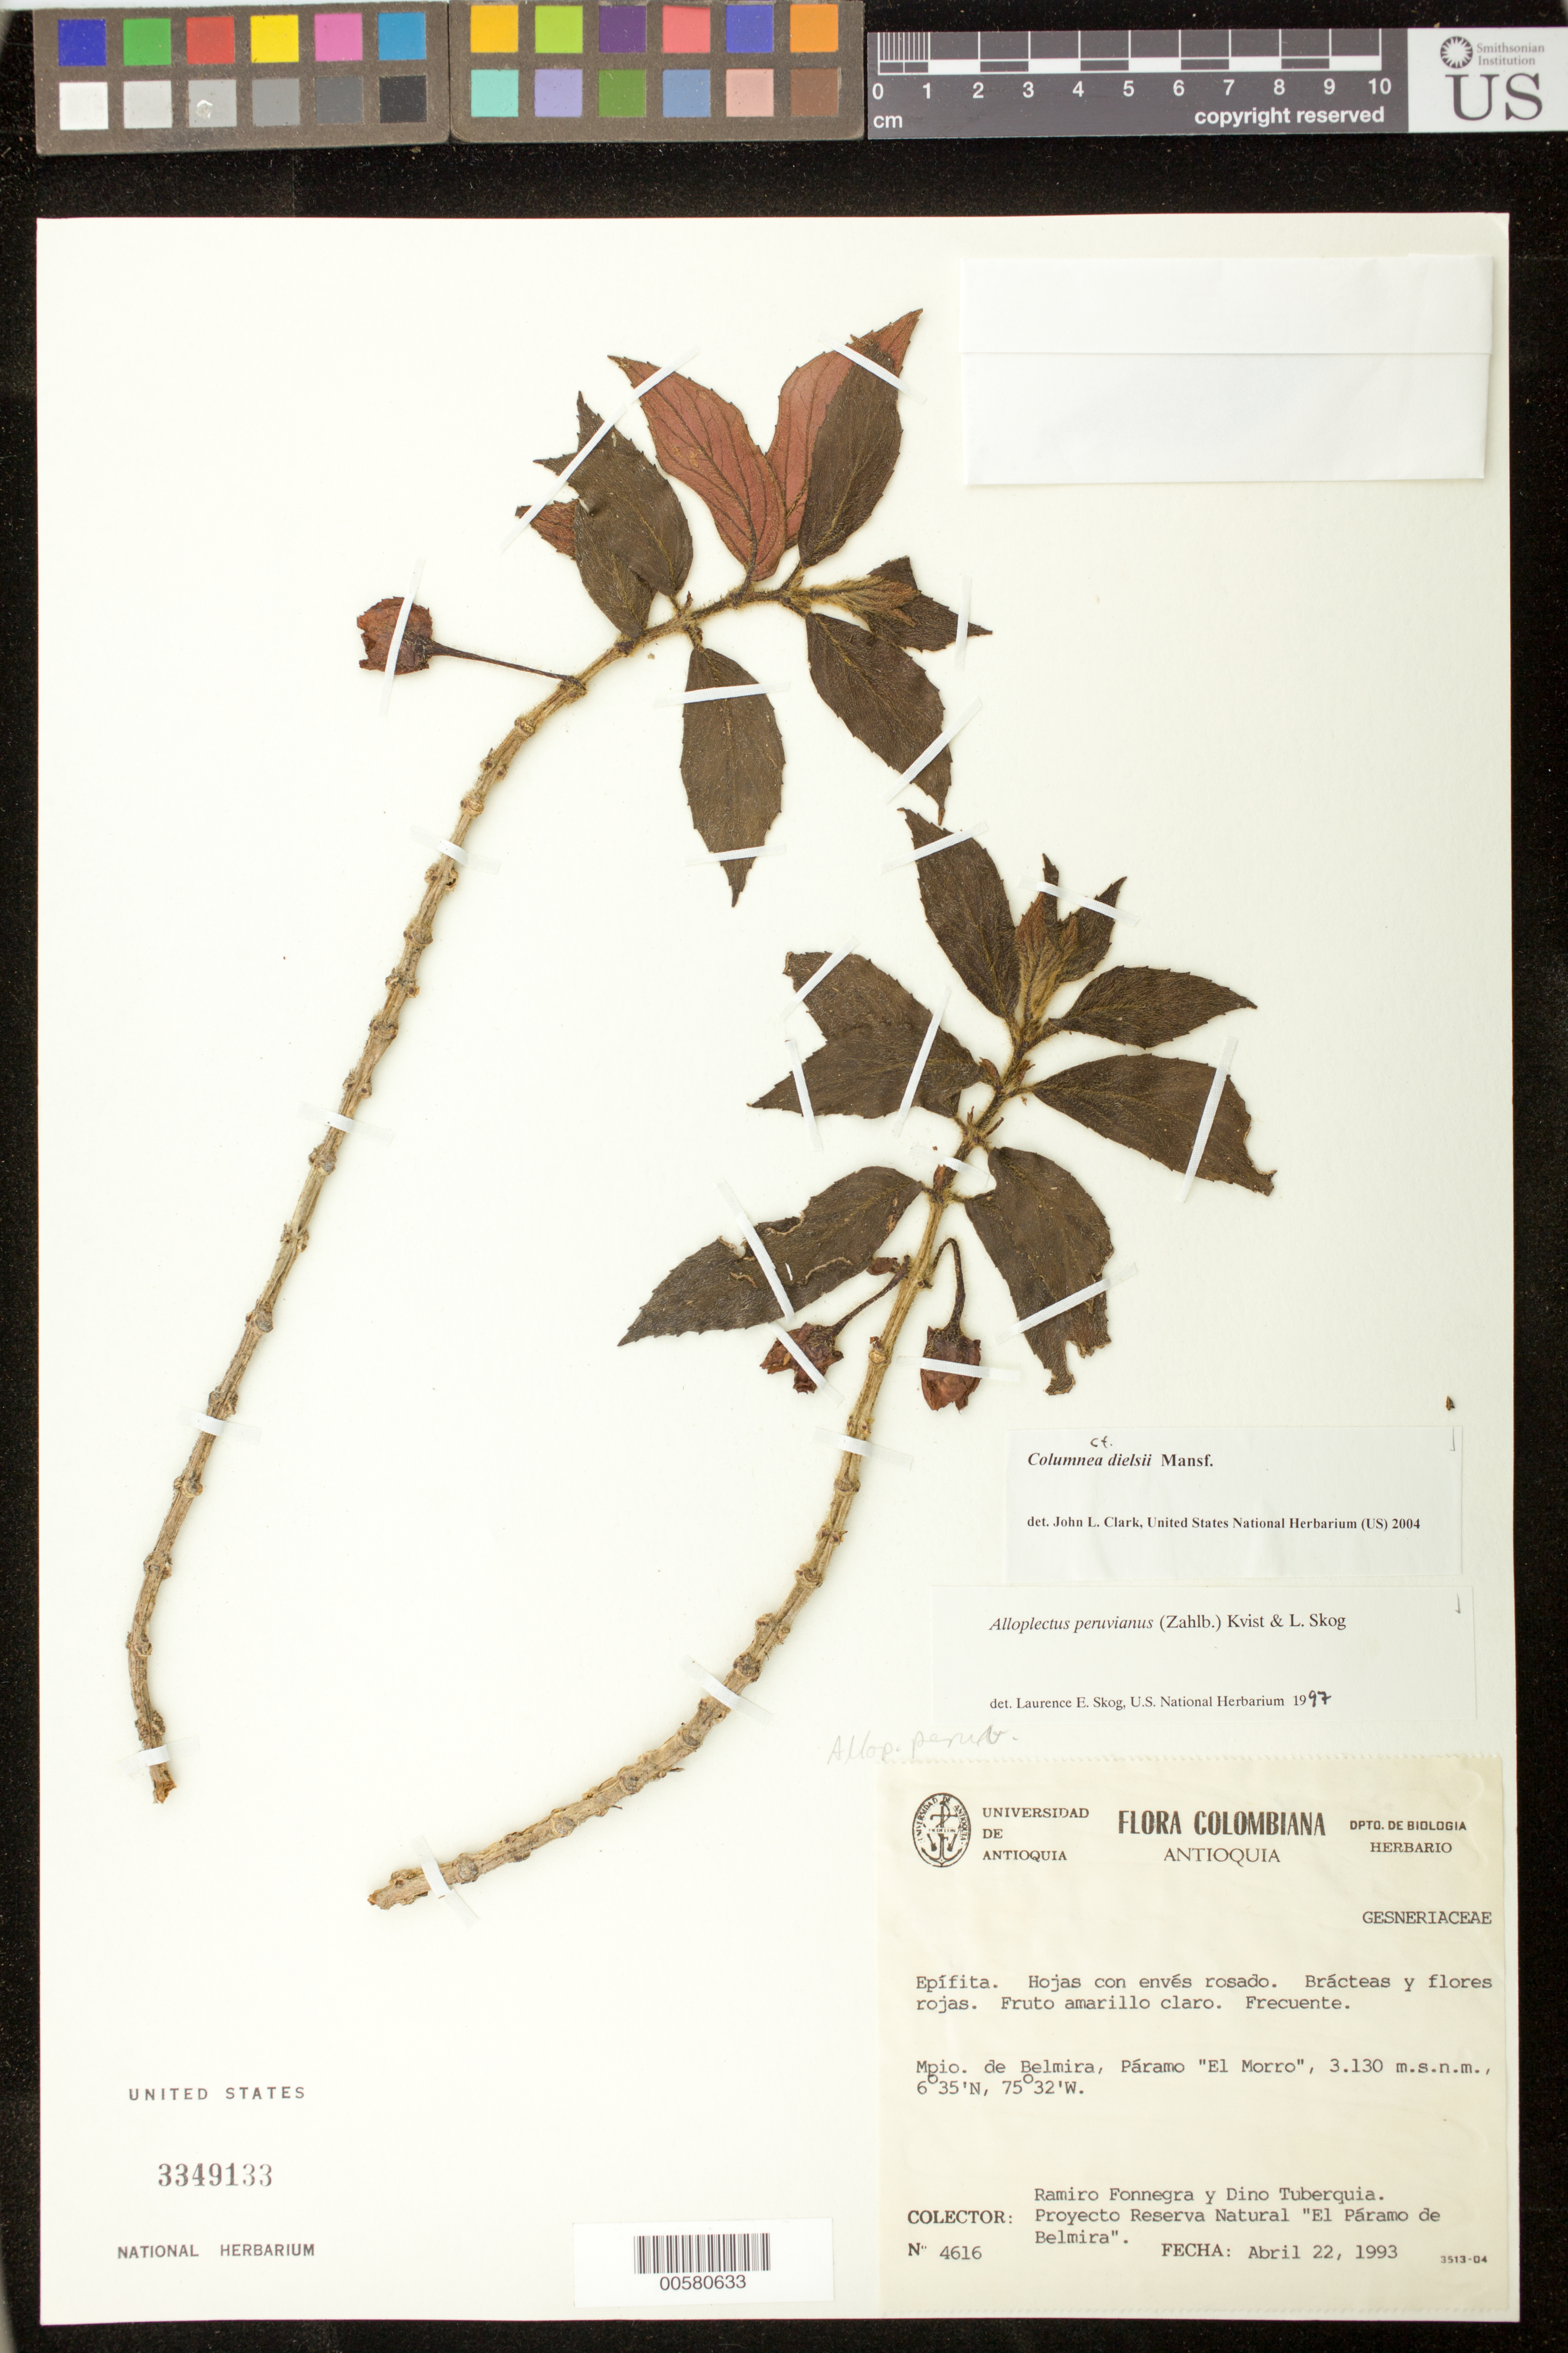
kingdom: Plantae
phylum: Tracheophyta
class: Magnoliopsida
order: Lamiales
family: Gesneriaceae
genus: Columnea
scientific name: Columnea peruviana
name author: Zahlbr.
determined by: Clark, J. L., (SEL), The Marie Selby Botanical Garden (UNITED STATES)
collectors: R. Fonnegra G. & D. Tuberquia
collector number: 4616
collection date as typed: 22 Apr 1993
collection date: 1993-04-22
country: Colombia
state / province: Antioquia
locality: Mpio. de Belmira, Páramo "El Morro"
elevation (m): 3130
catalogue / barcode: US 3349133